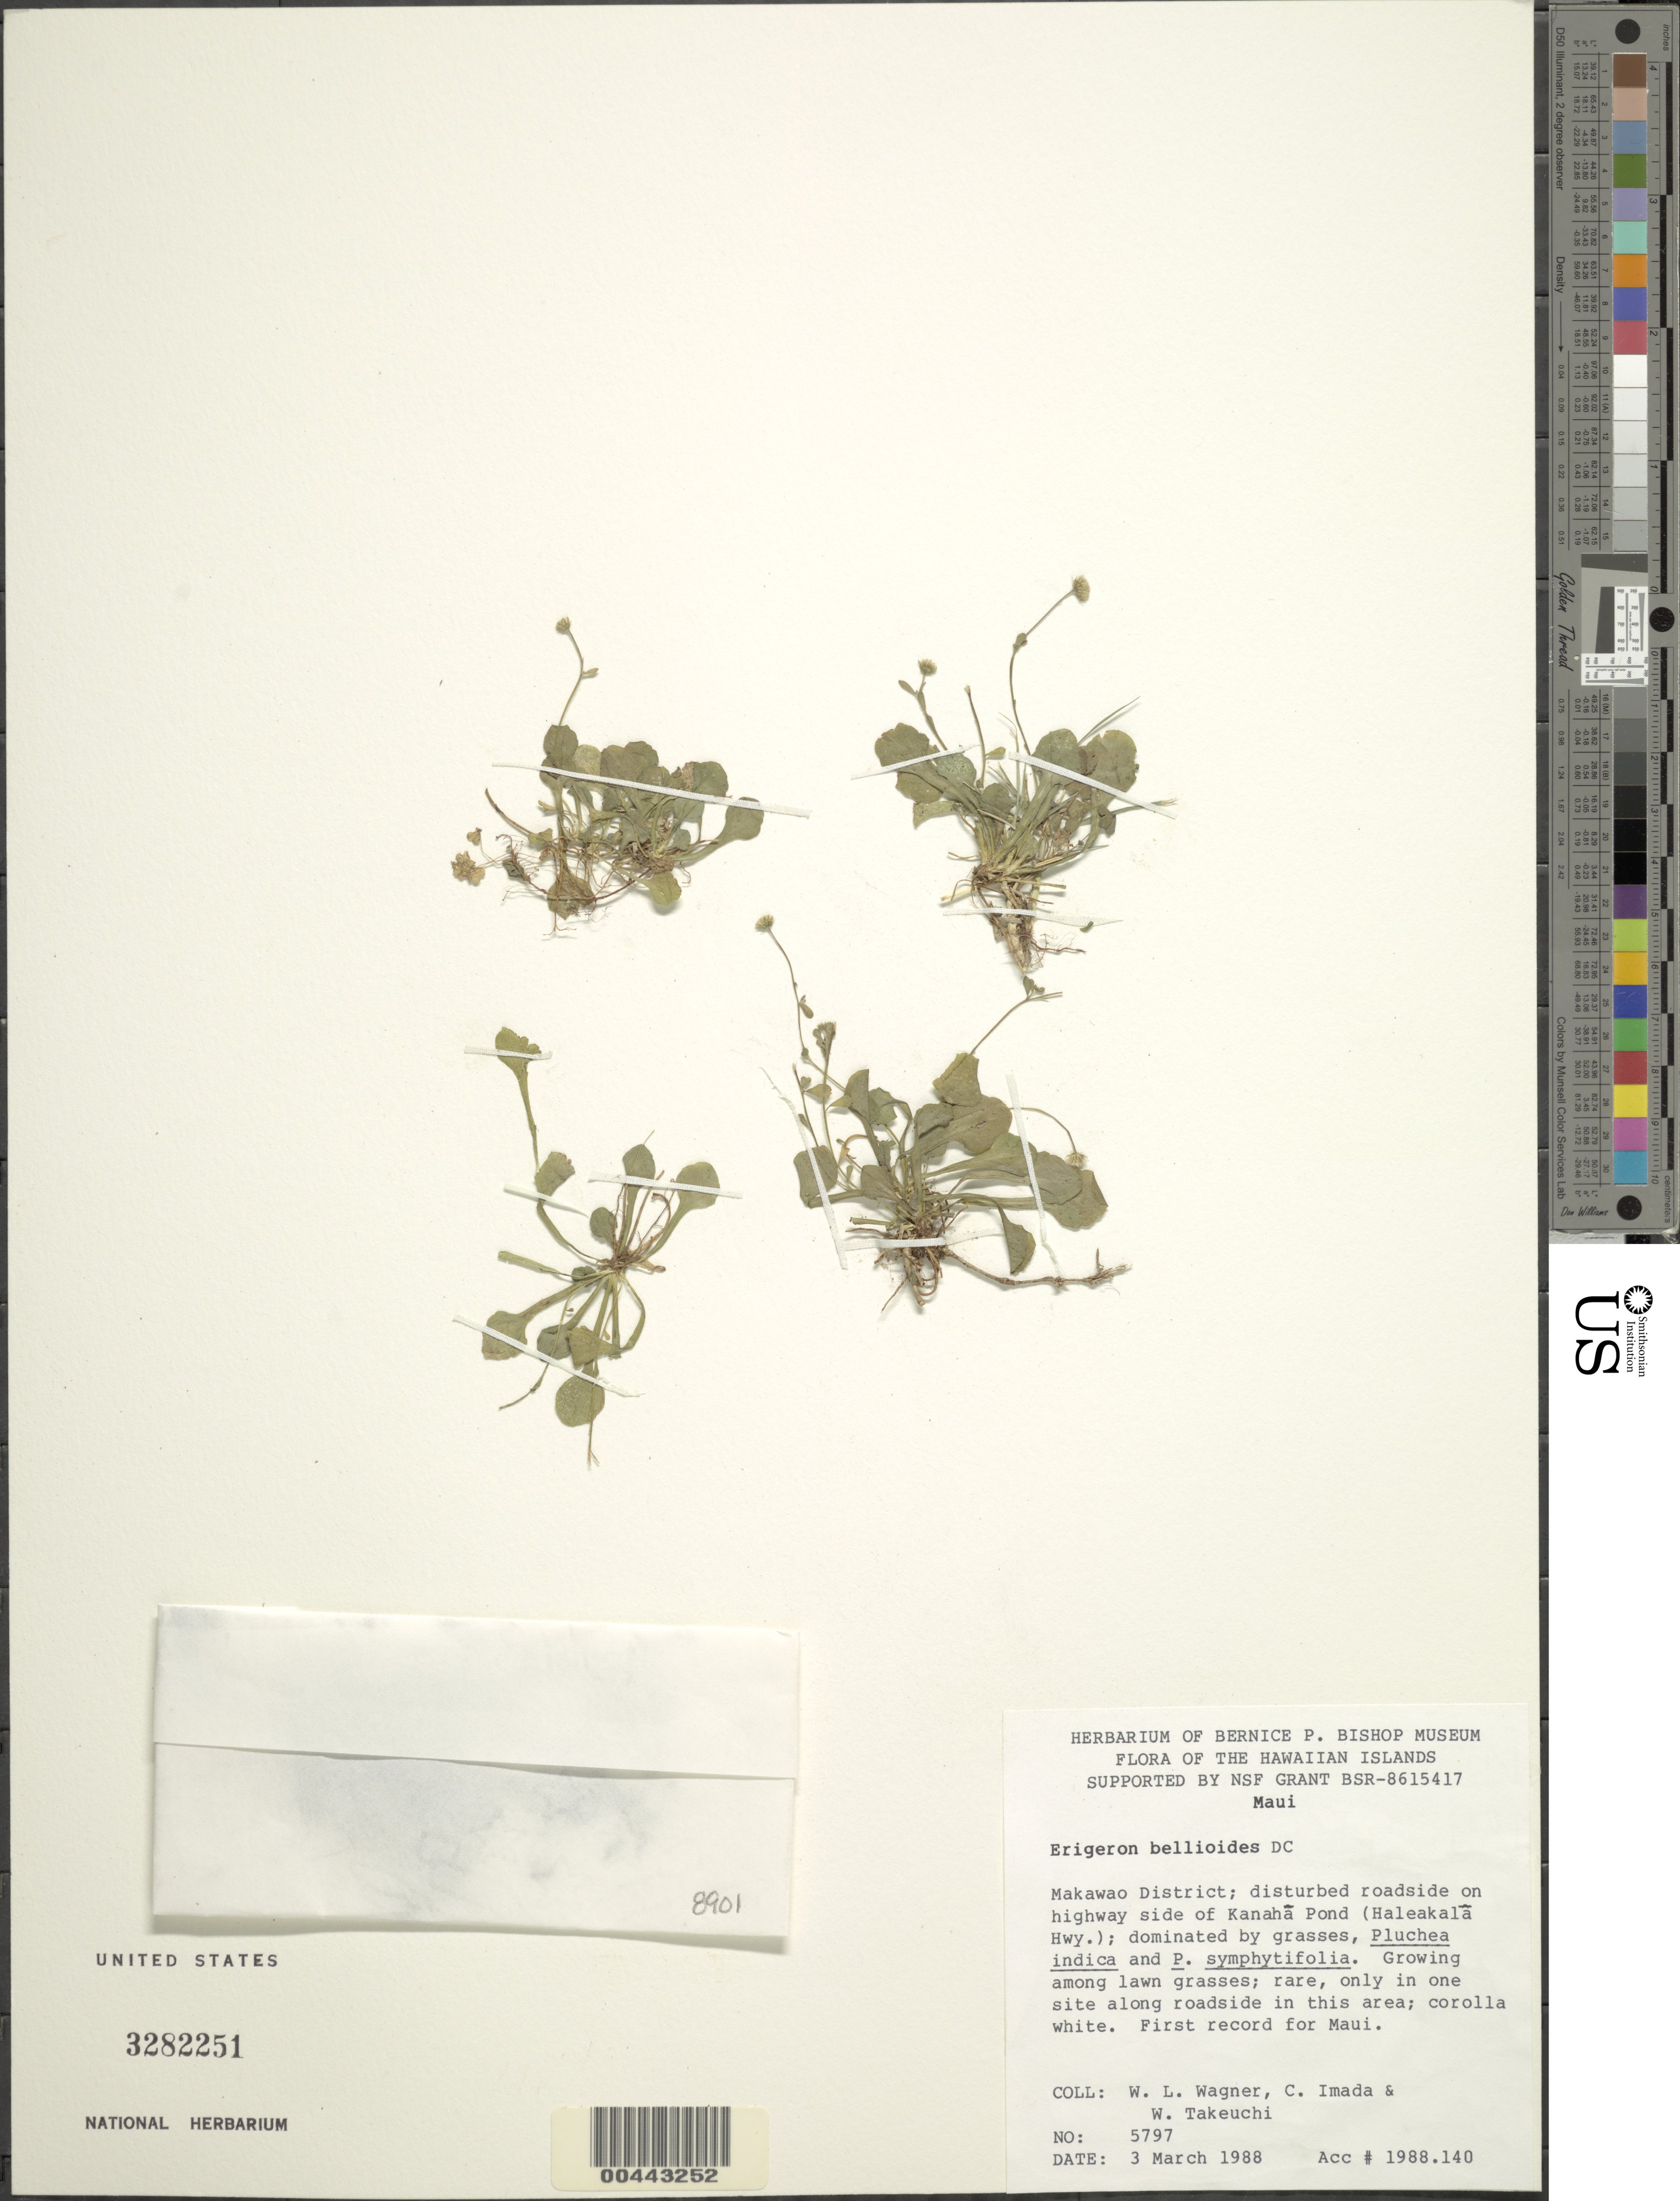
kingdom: Plantae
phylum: Tracheophyta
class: Magnoliopsida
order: Asterales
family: Asteraceae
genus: Erigeron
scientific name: Erigeron bellioides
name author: DC.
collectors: W. L. Wagner, C. Imada & W. N. Takeuchi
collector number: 5797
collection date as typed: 3 Mar 1988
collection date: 1988-03-03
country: United States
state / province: Hawaii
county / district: Maui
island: Maui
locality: Makawao District, disturbed roadside on Haleakala highway side of Kahana Pond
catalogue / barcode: US 3282251